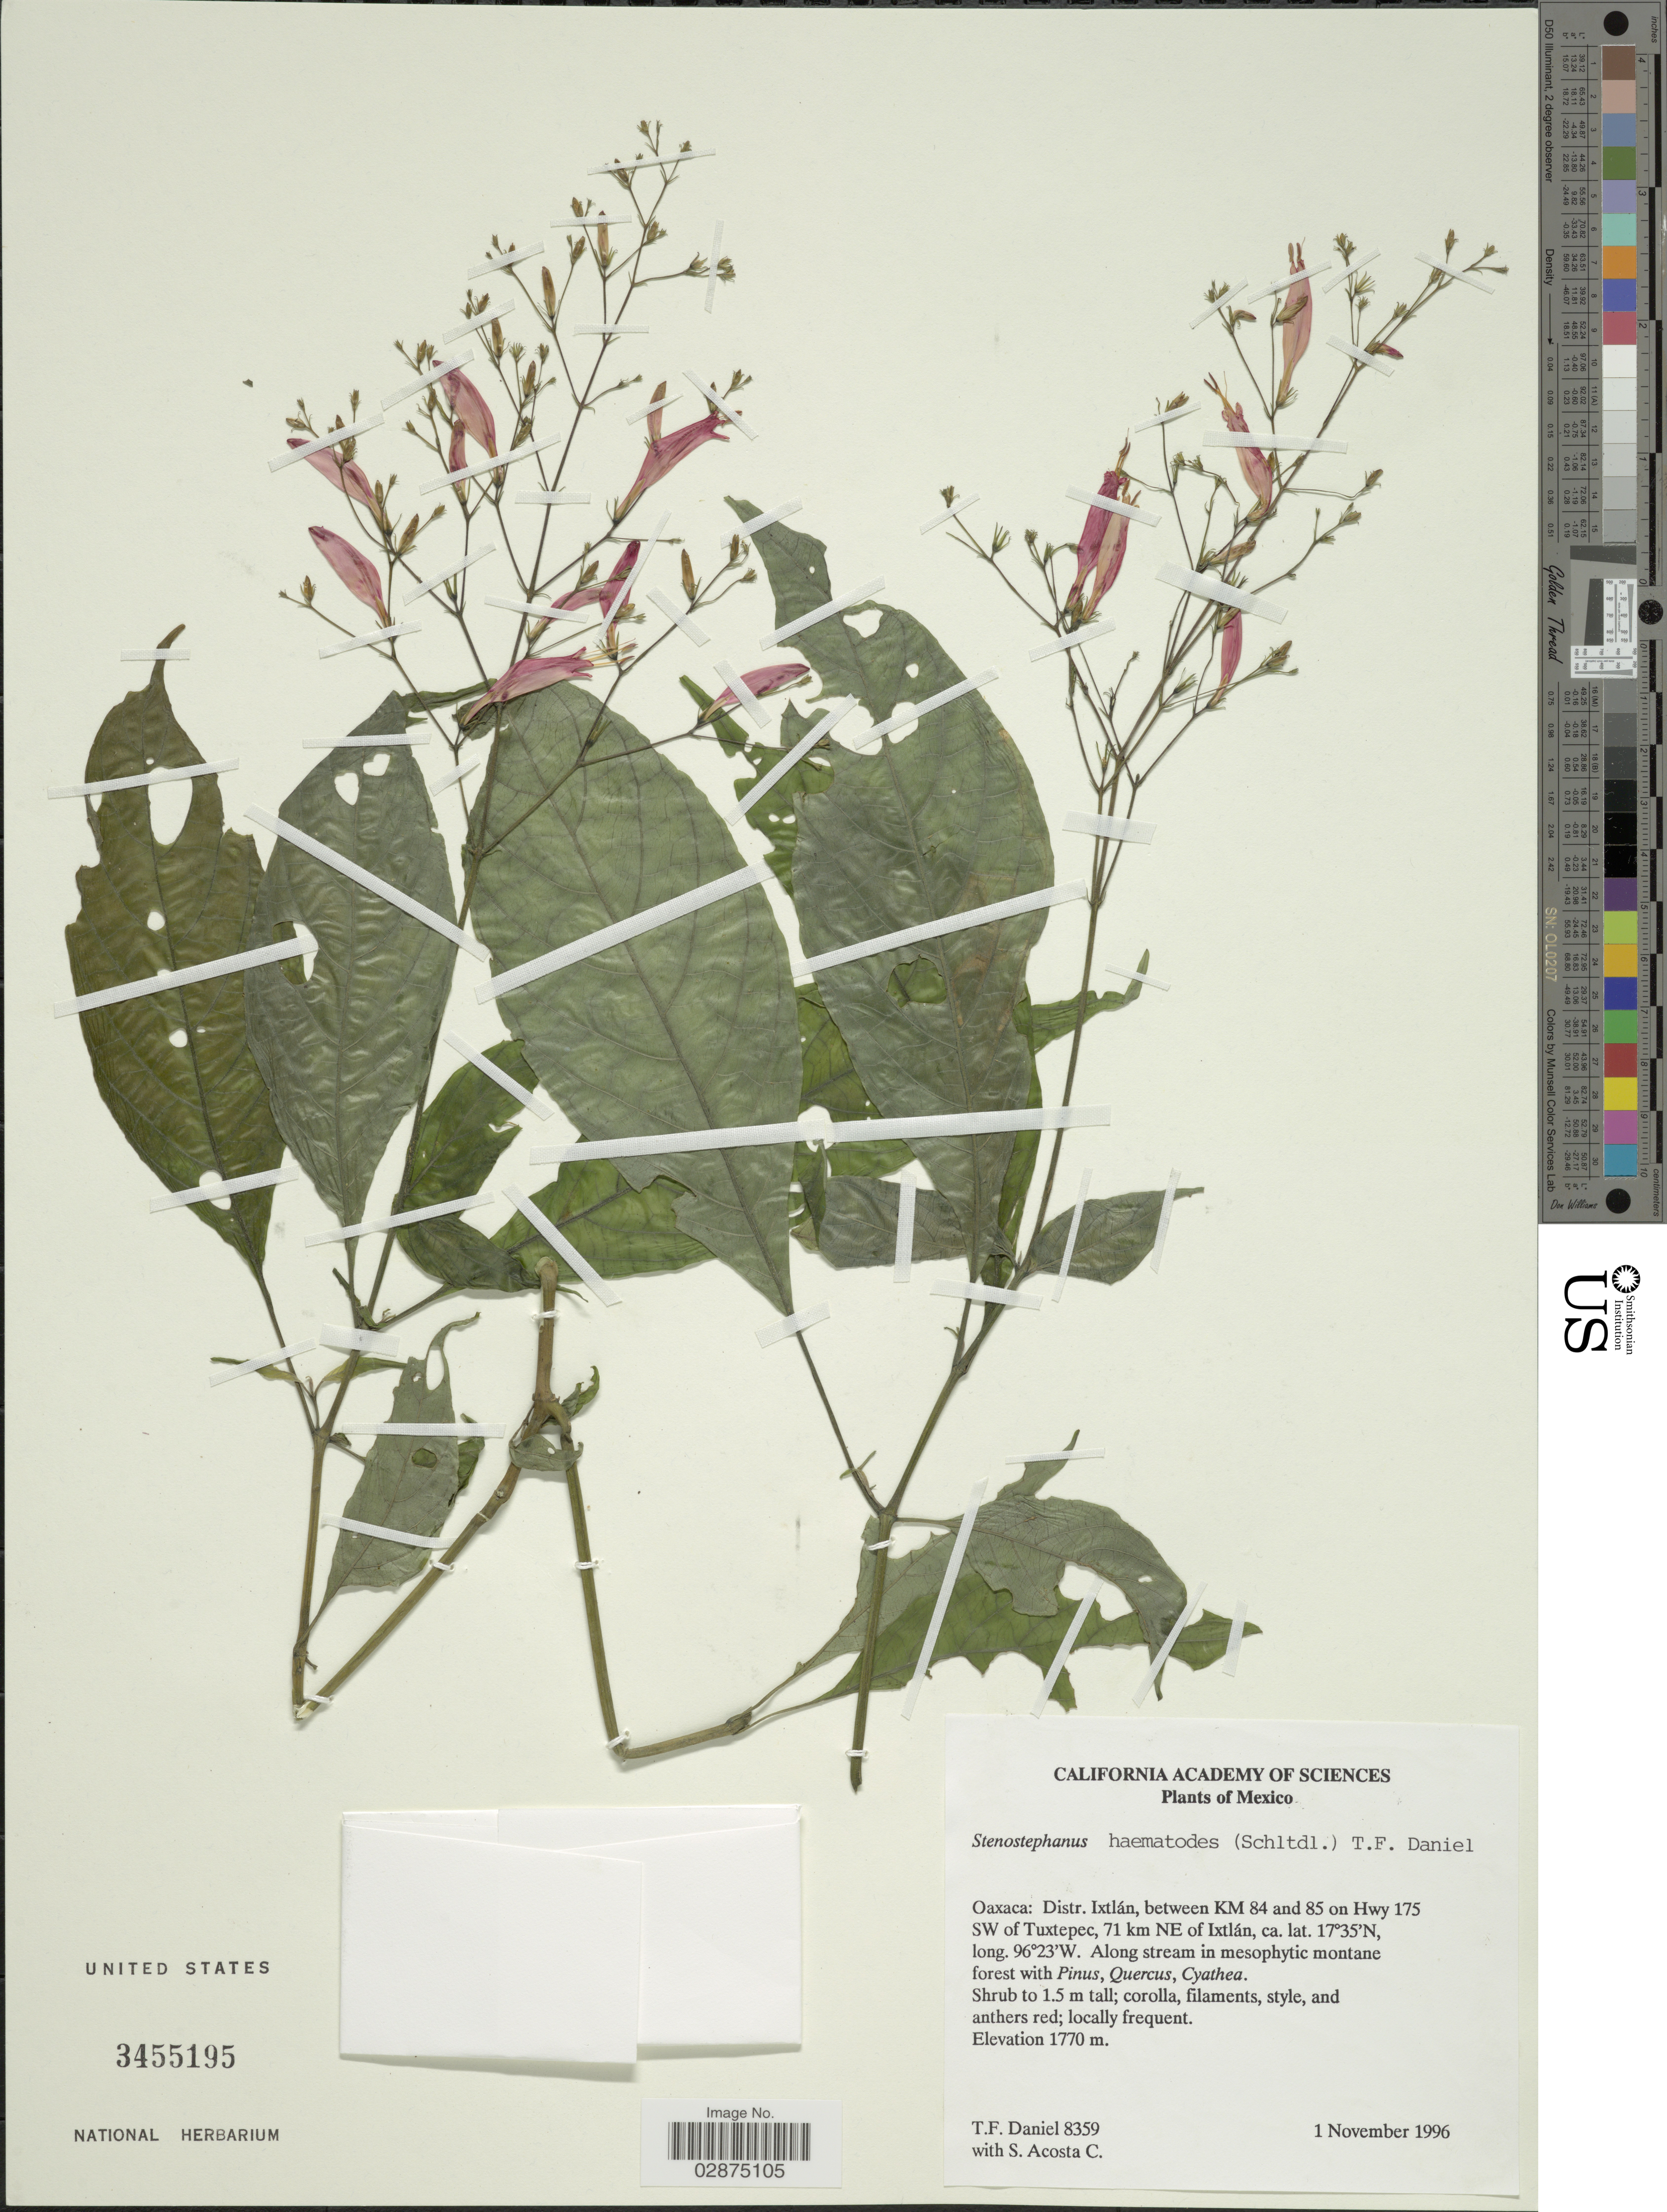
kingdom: Plantae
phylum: Tracheophyta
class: Magnoliopsida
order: Lamiales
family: Acanthaceae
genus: Stenostephanus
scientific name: Stenostephanus haematodes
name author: (Schltdl.) T.F. Daniel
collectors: T. F. Daniel & S. Acosta Castellanos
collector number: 8359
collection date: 1996-11-01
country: Mexico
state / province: Oaxaca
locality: Distr. Ixtlán, between KM 84 and 85 on Hwy 175 SW of Tuxtepec, 71 km NE of Ixtlán.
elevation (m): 1770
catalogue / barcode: US 3455195